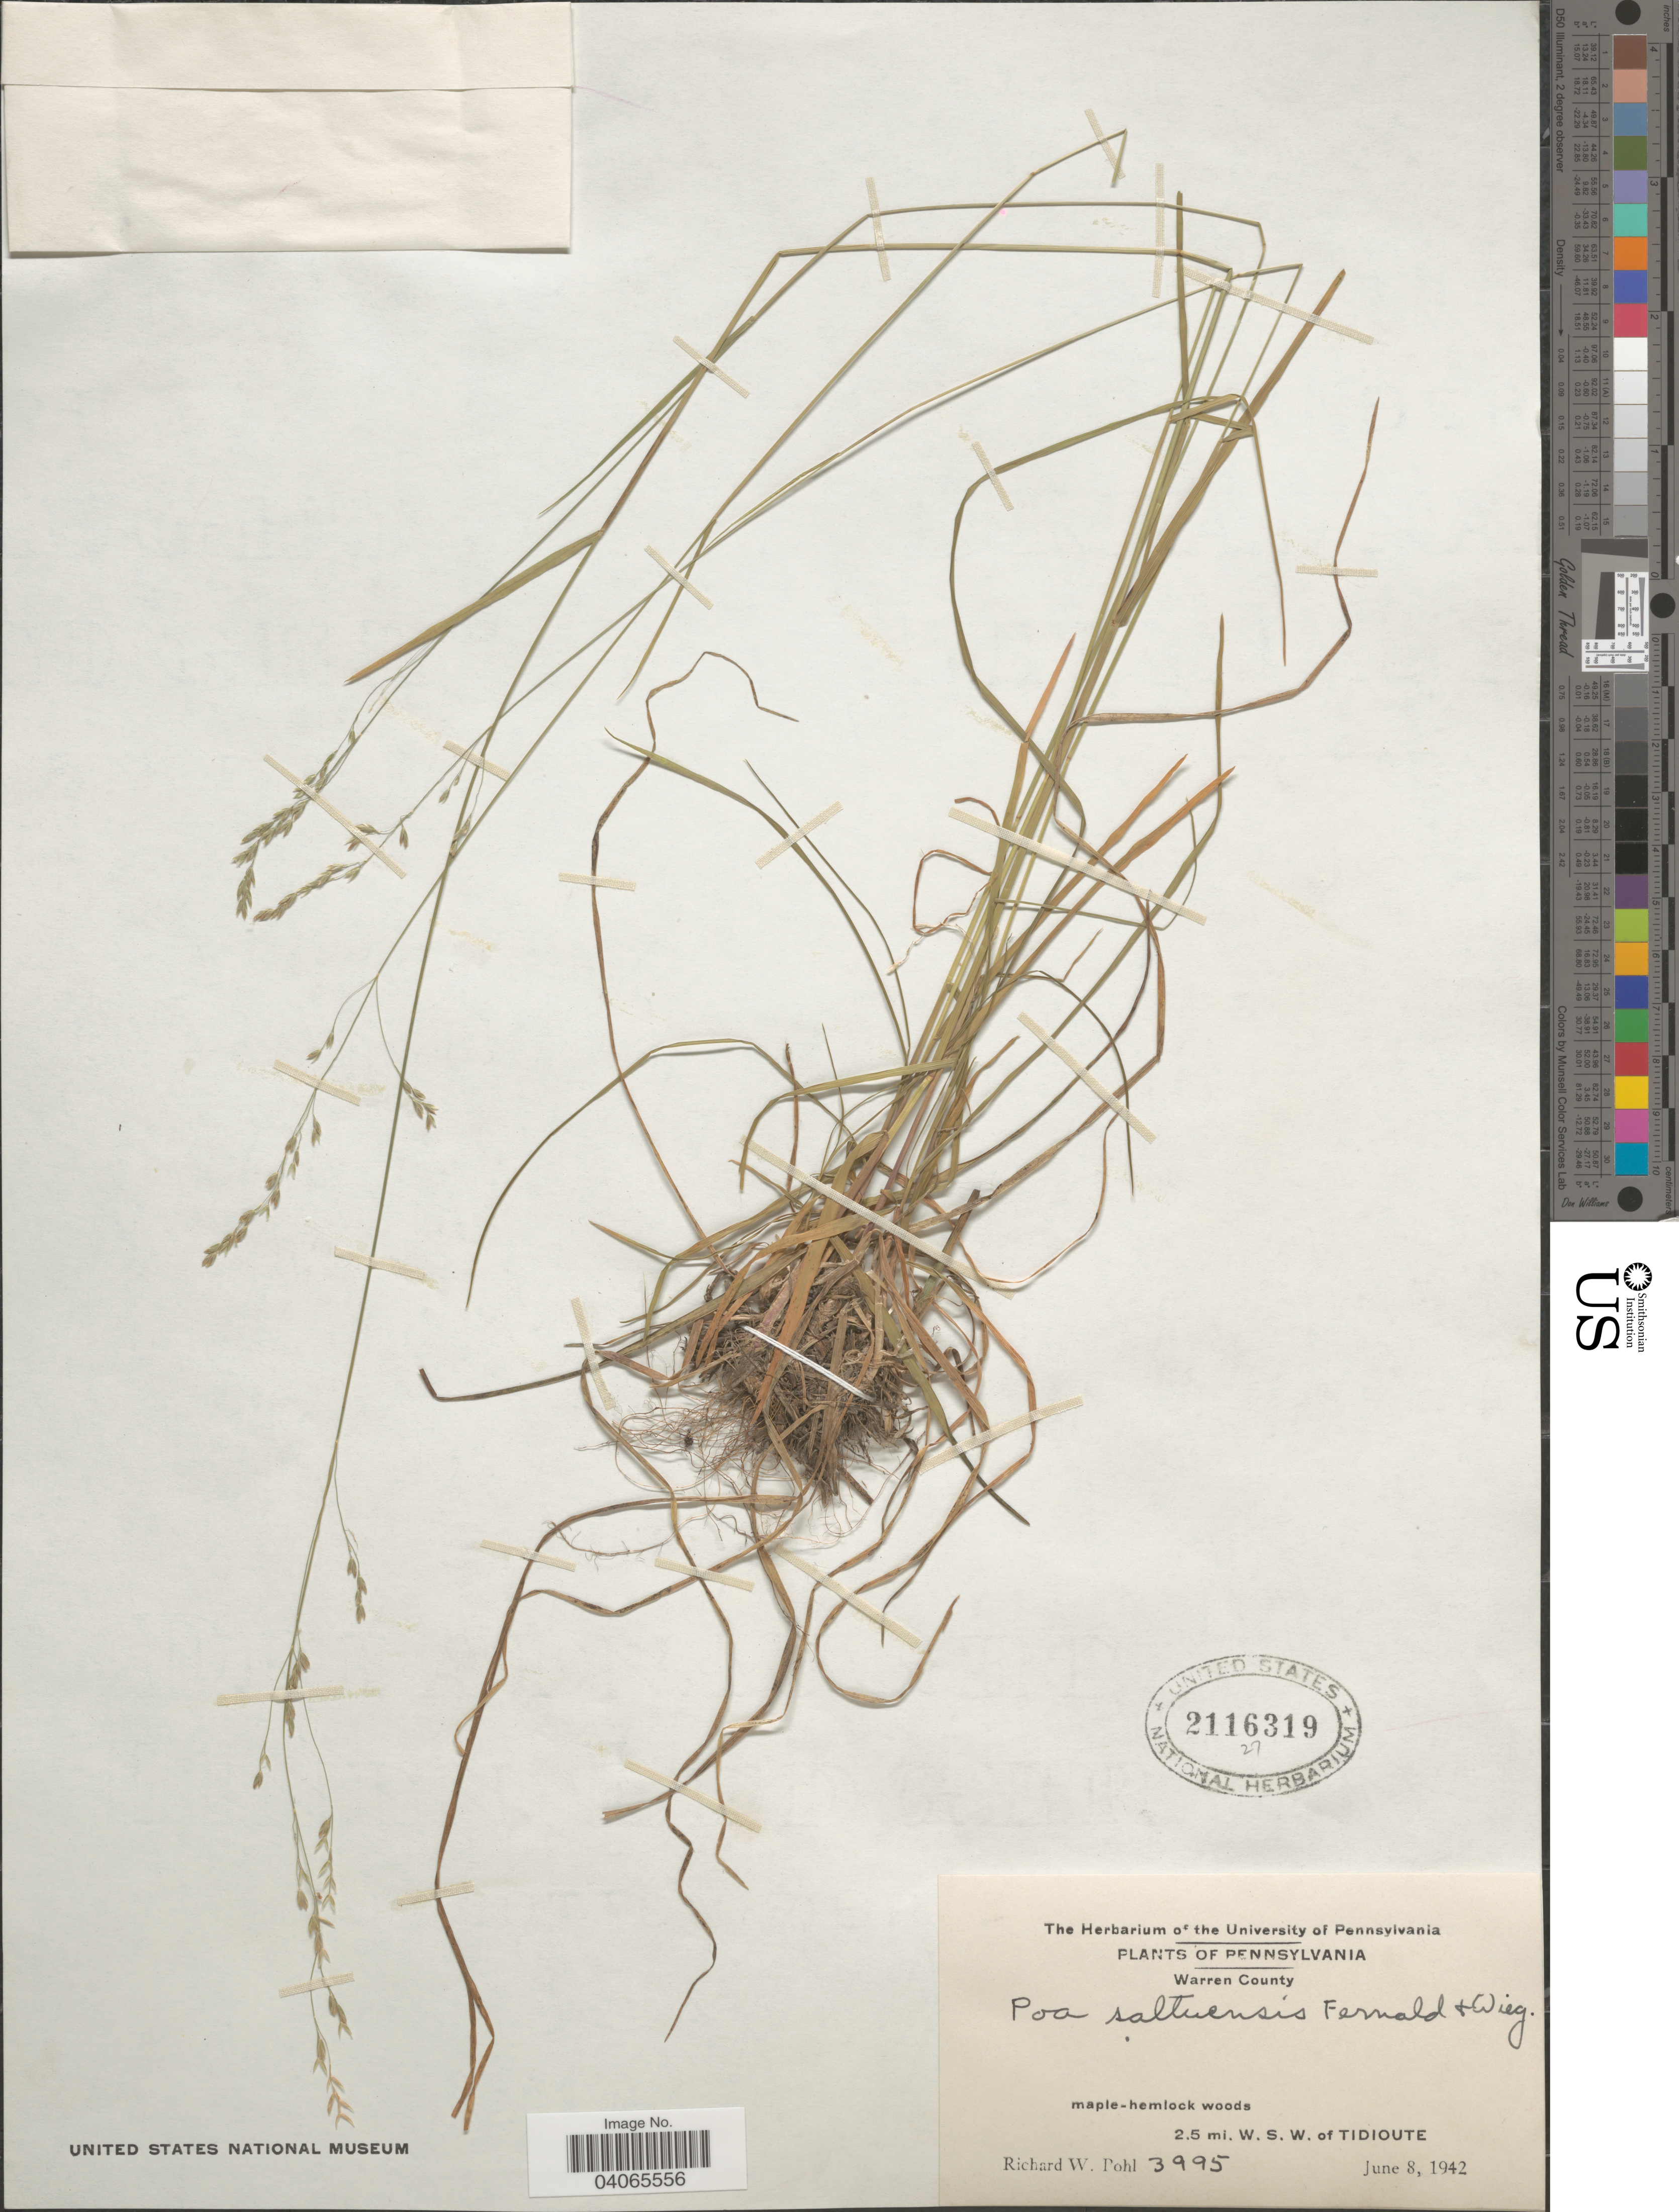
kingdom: Plantae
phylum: Tracheophyta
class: Liliopsida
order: Poales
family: Poaceae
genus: Poa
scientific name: Poa saltuensis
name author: Fernald & Wiegand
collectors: R. W. Pohl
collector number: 3995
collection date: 1942-06-08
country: United States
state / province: Pennsylvania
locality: Warren County. 2.5 mi. W.S.W. of Tidioute.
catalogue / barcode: US 2116319